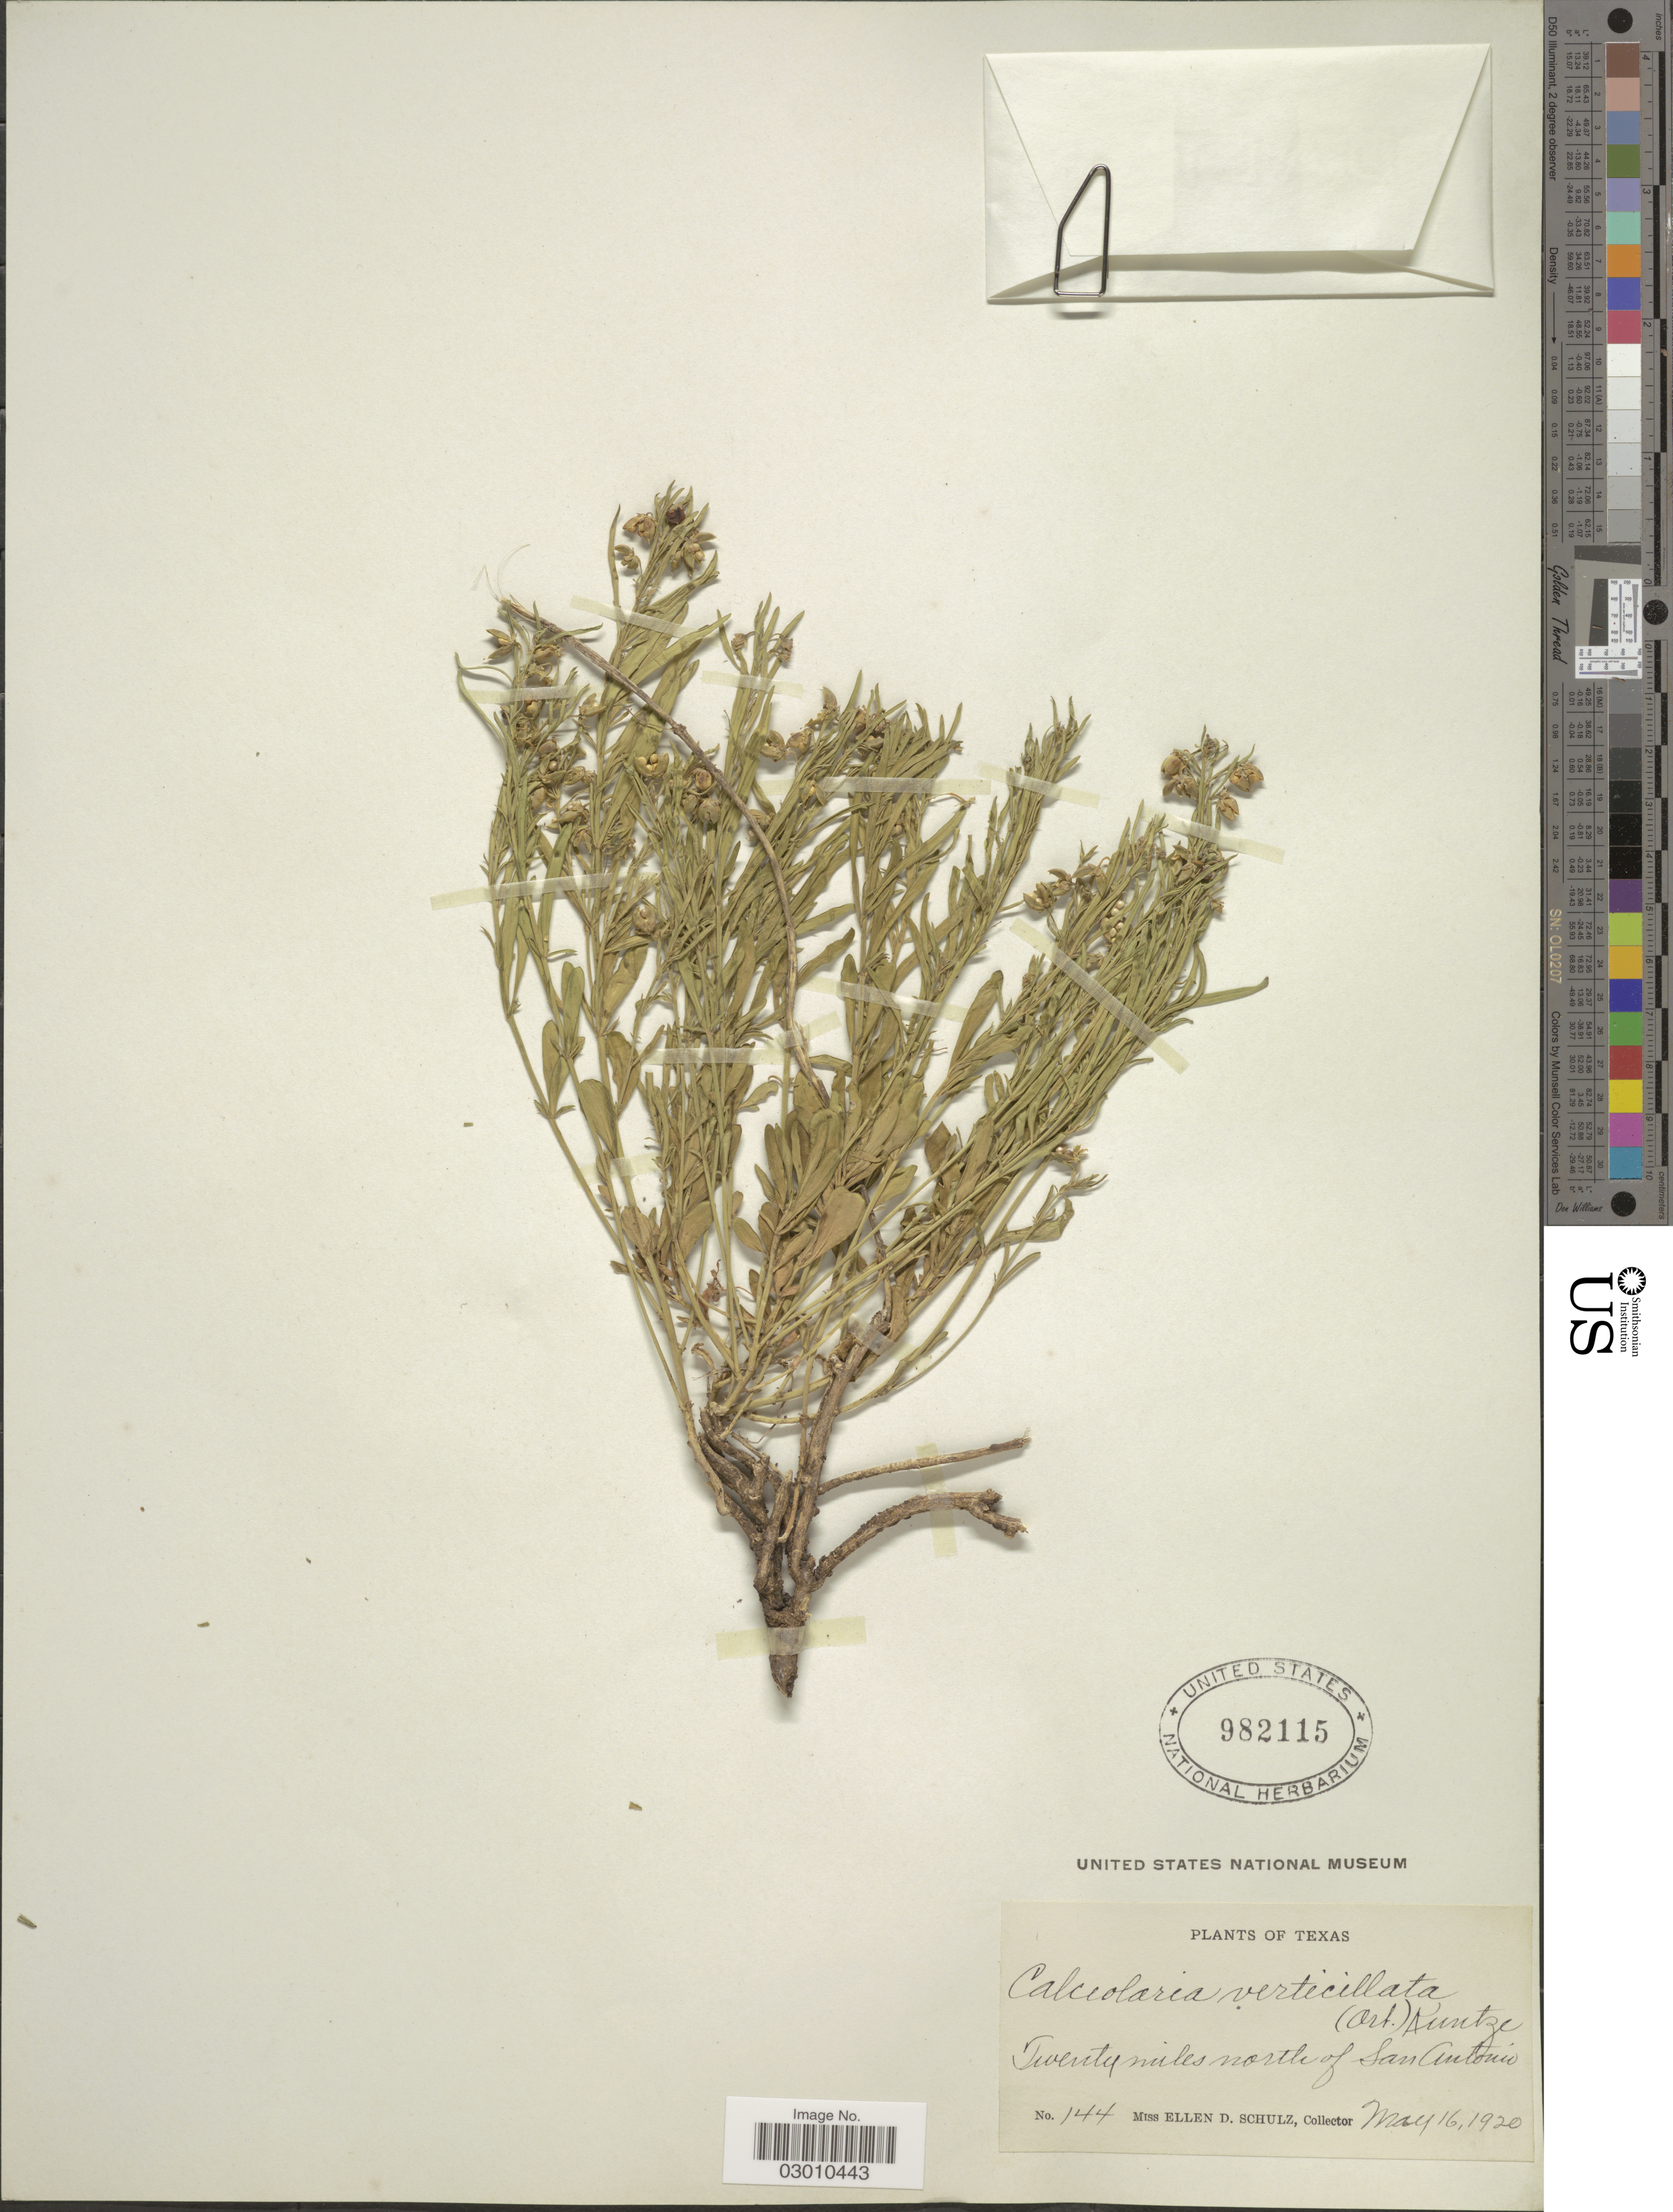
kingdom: Plantae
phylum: Tracheophyta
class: Magnoliopsida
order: Malpighiales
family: Violaceae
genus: Pombalia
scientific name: Pombalia verticillata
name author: (Ortega) Paula-Souza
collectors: E. D. Schulz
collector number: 144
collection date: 1920-05-16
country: United States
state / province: Texas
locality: Twenty miles north of San Antonio.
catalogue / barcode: US 982115